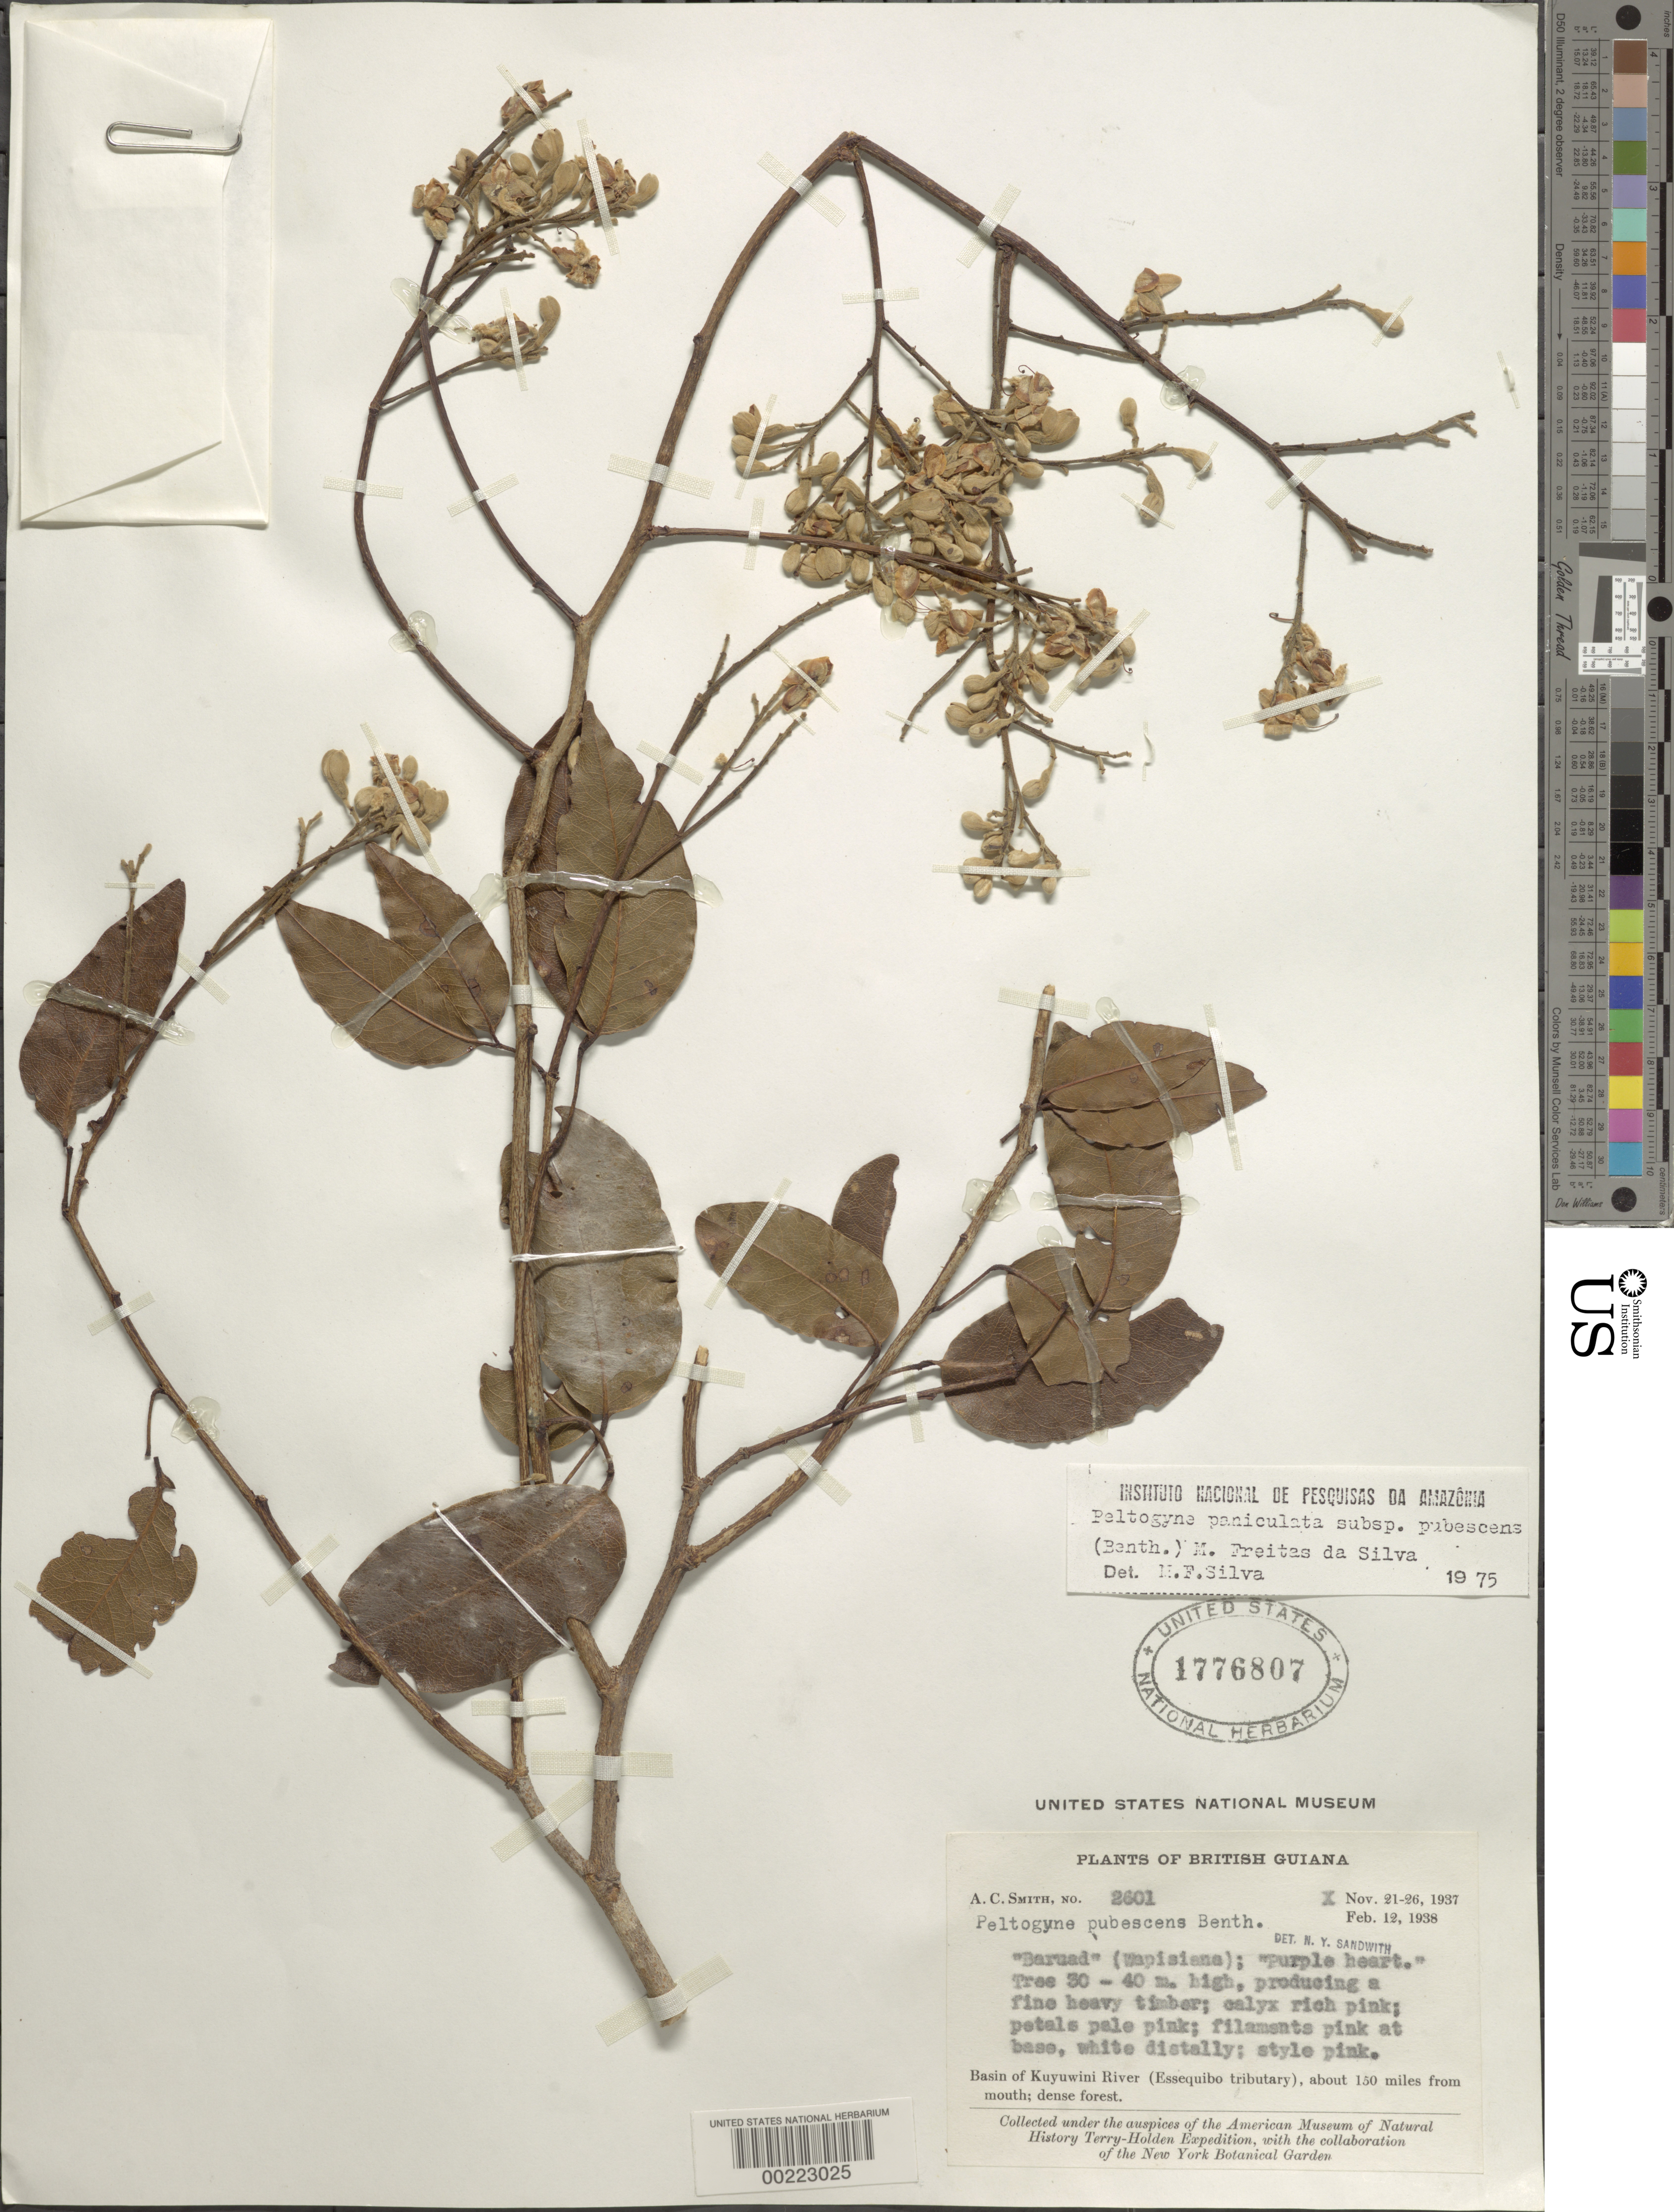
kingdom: Plantae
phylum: Tracheophyta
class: Magnoliopsida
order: Fabales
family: Fabaceae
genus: Peltogyne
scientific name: Peltogyne paniculata subsp. pubescens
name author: (Benth.) M.F. Silva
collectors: A. C. Smith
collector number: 2601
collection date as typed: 21 Nov 1937 to 26 Nov 1937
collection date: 1937-11-21/1937-11-26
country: Guyana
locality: Basin of kuyuwini river (essequibo tributary) ca 150 mi from mouth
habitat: Dense forest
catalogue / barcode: US 1776807